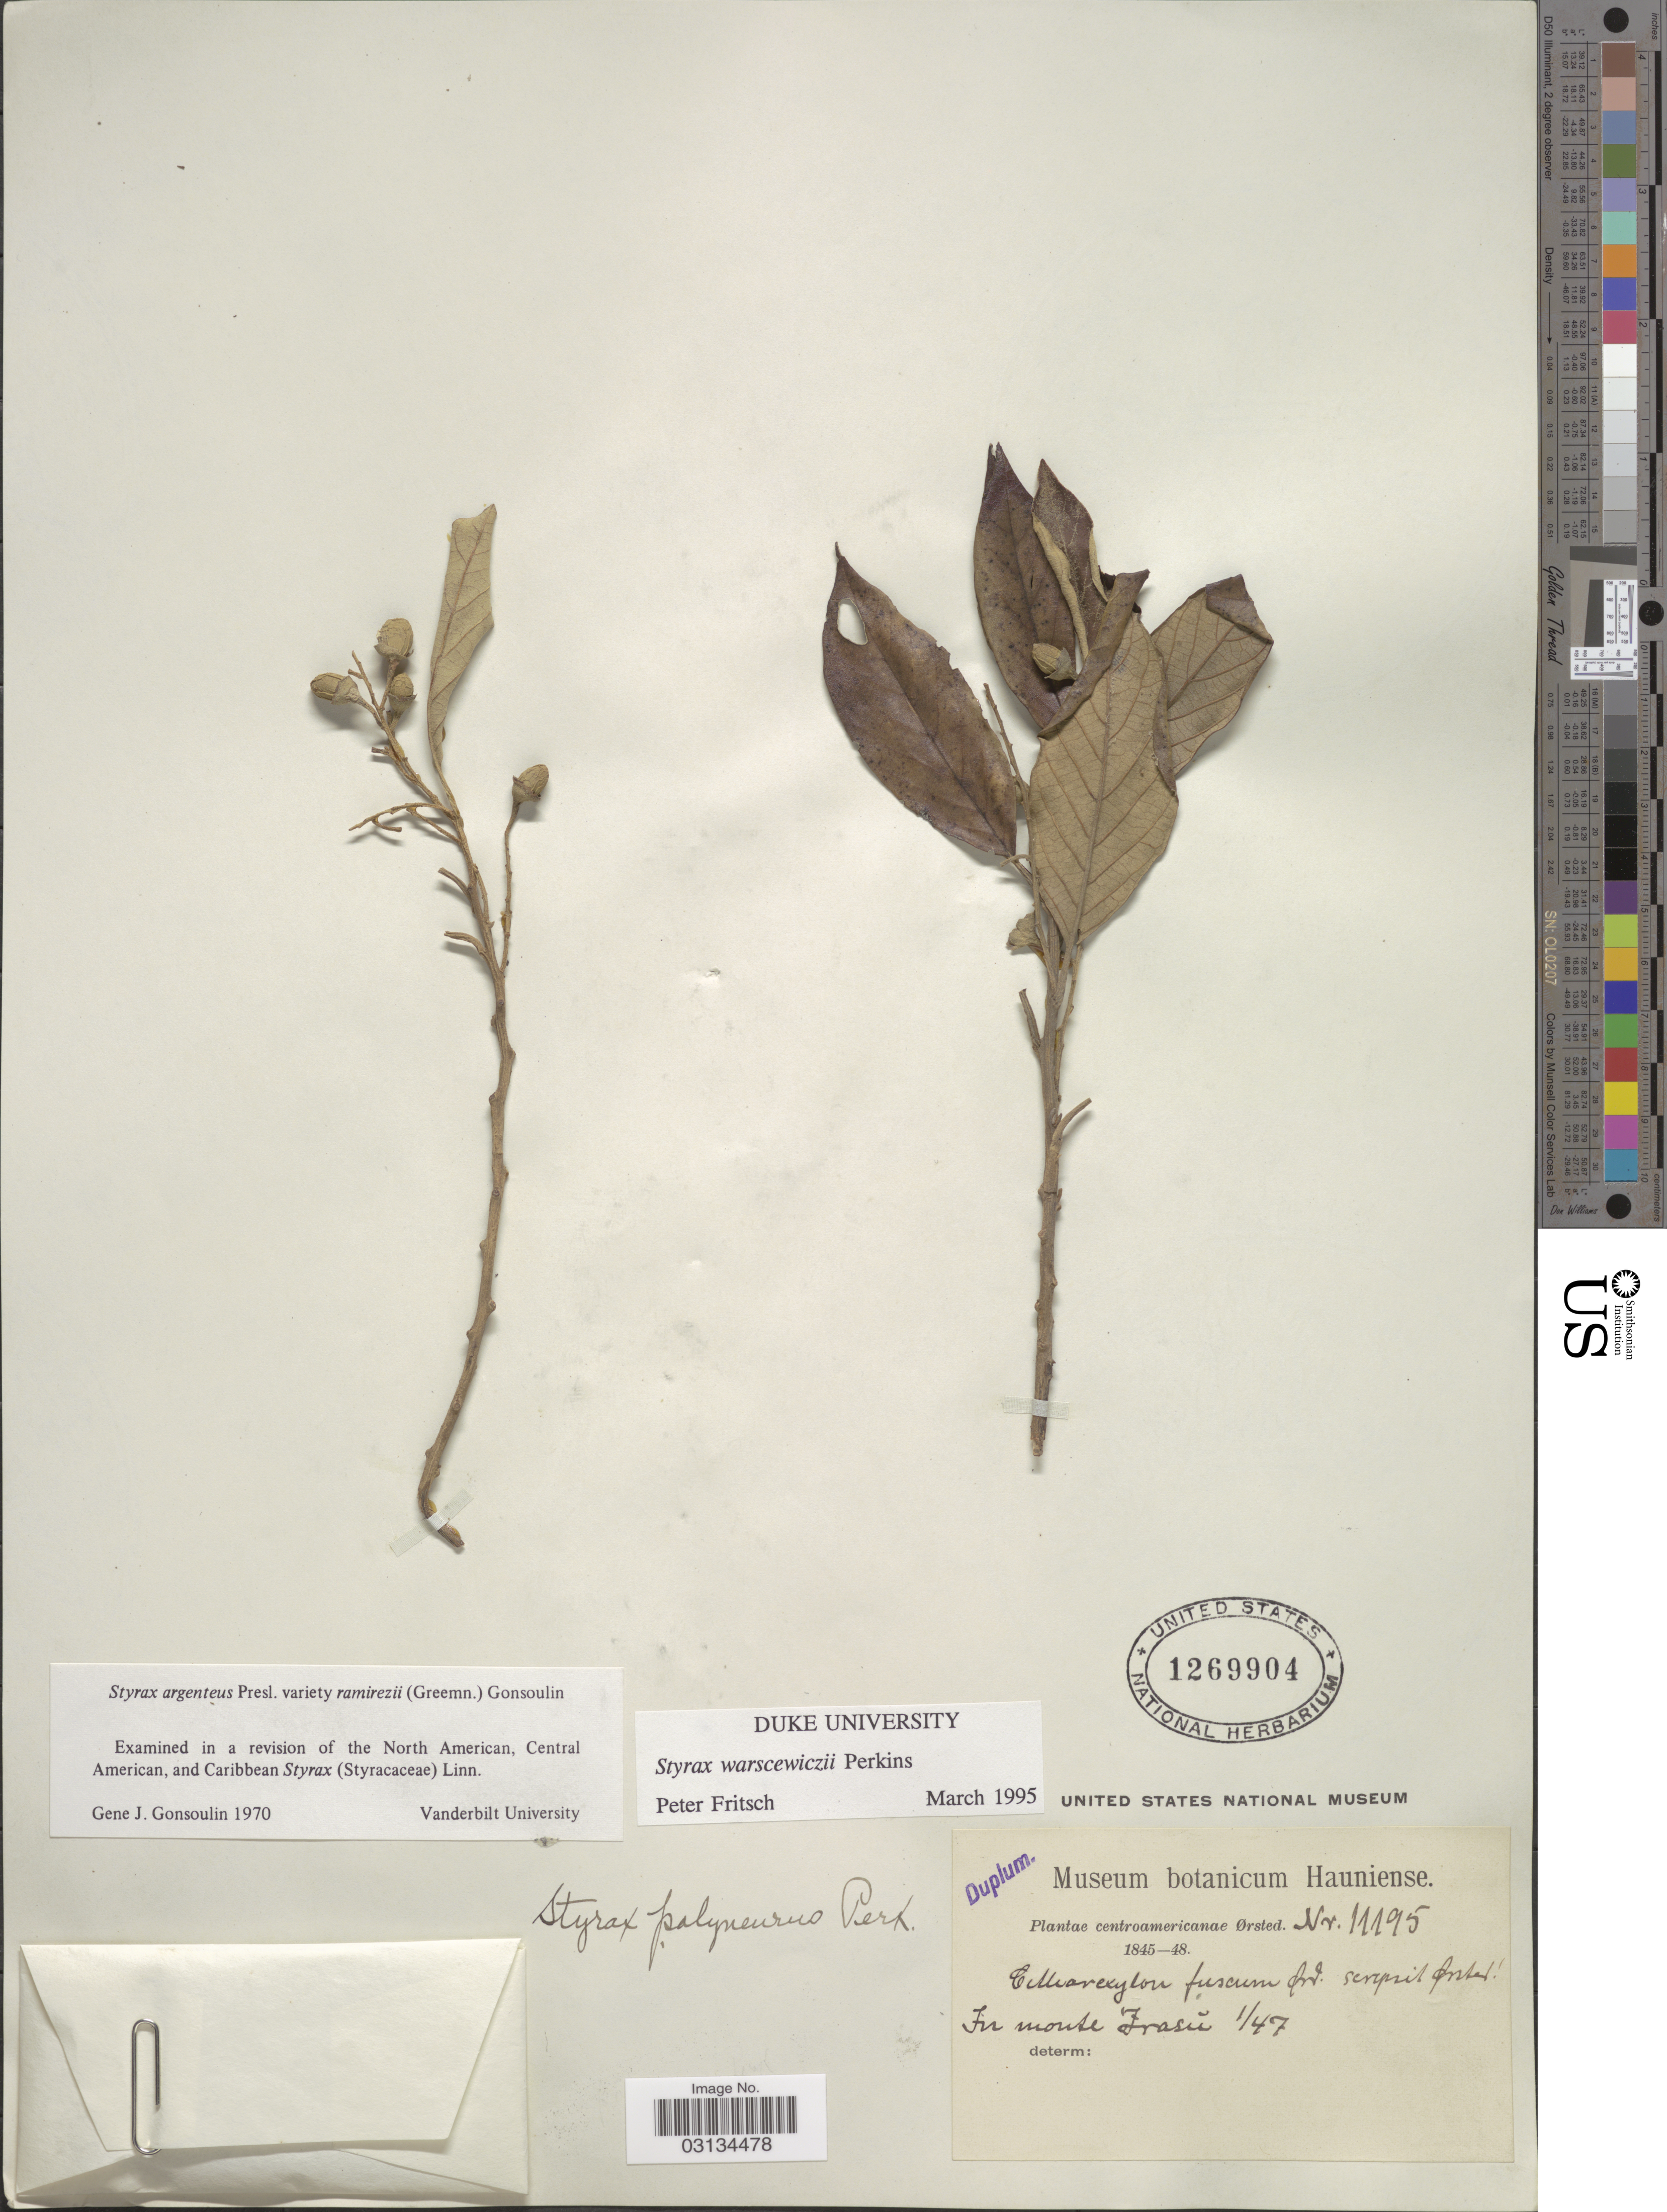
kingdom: Plantae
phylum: Tracheophyta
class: Magnoliopsida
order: Ericales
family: Styracaceae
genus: Styrax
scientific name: Styrax warscewiczii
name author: Perkins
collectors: Ørsted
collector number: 11195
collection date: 1847-01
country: Costa Rica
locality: In monte Irasu.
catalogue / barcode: US 1269904